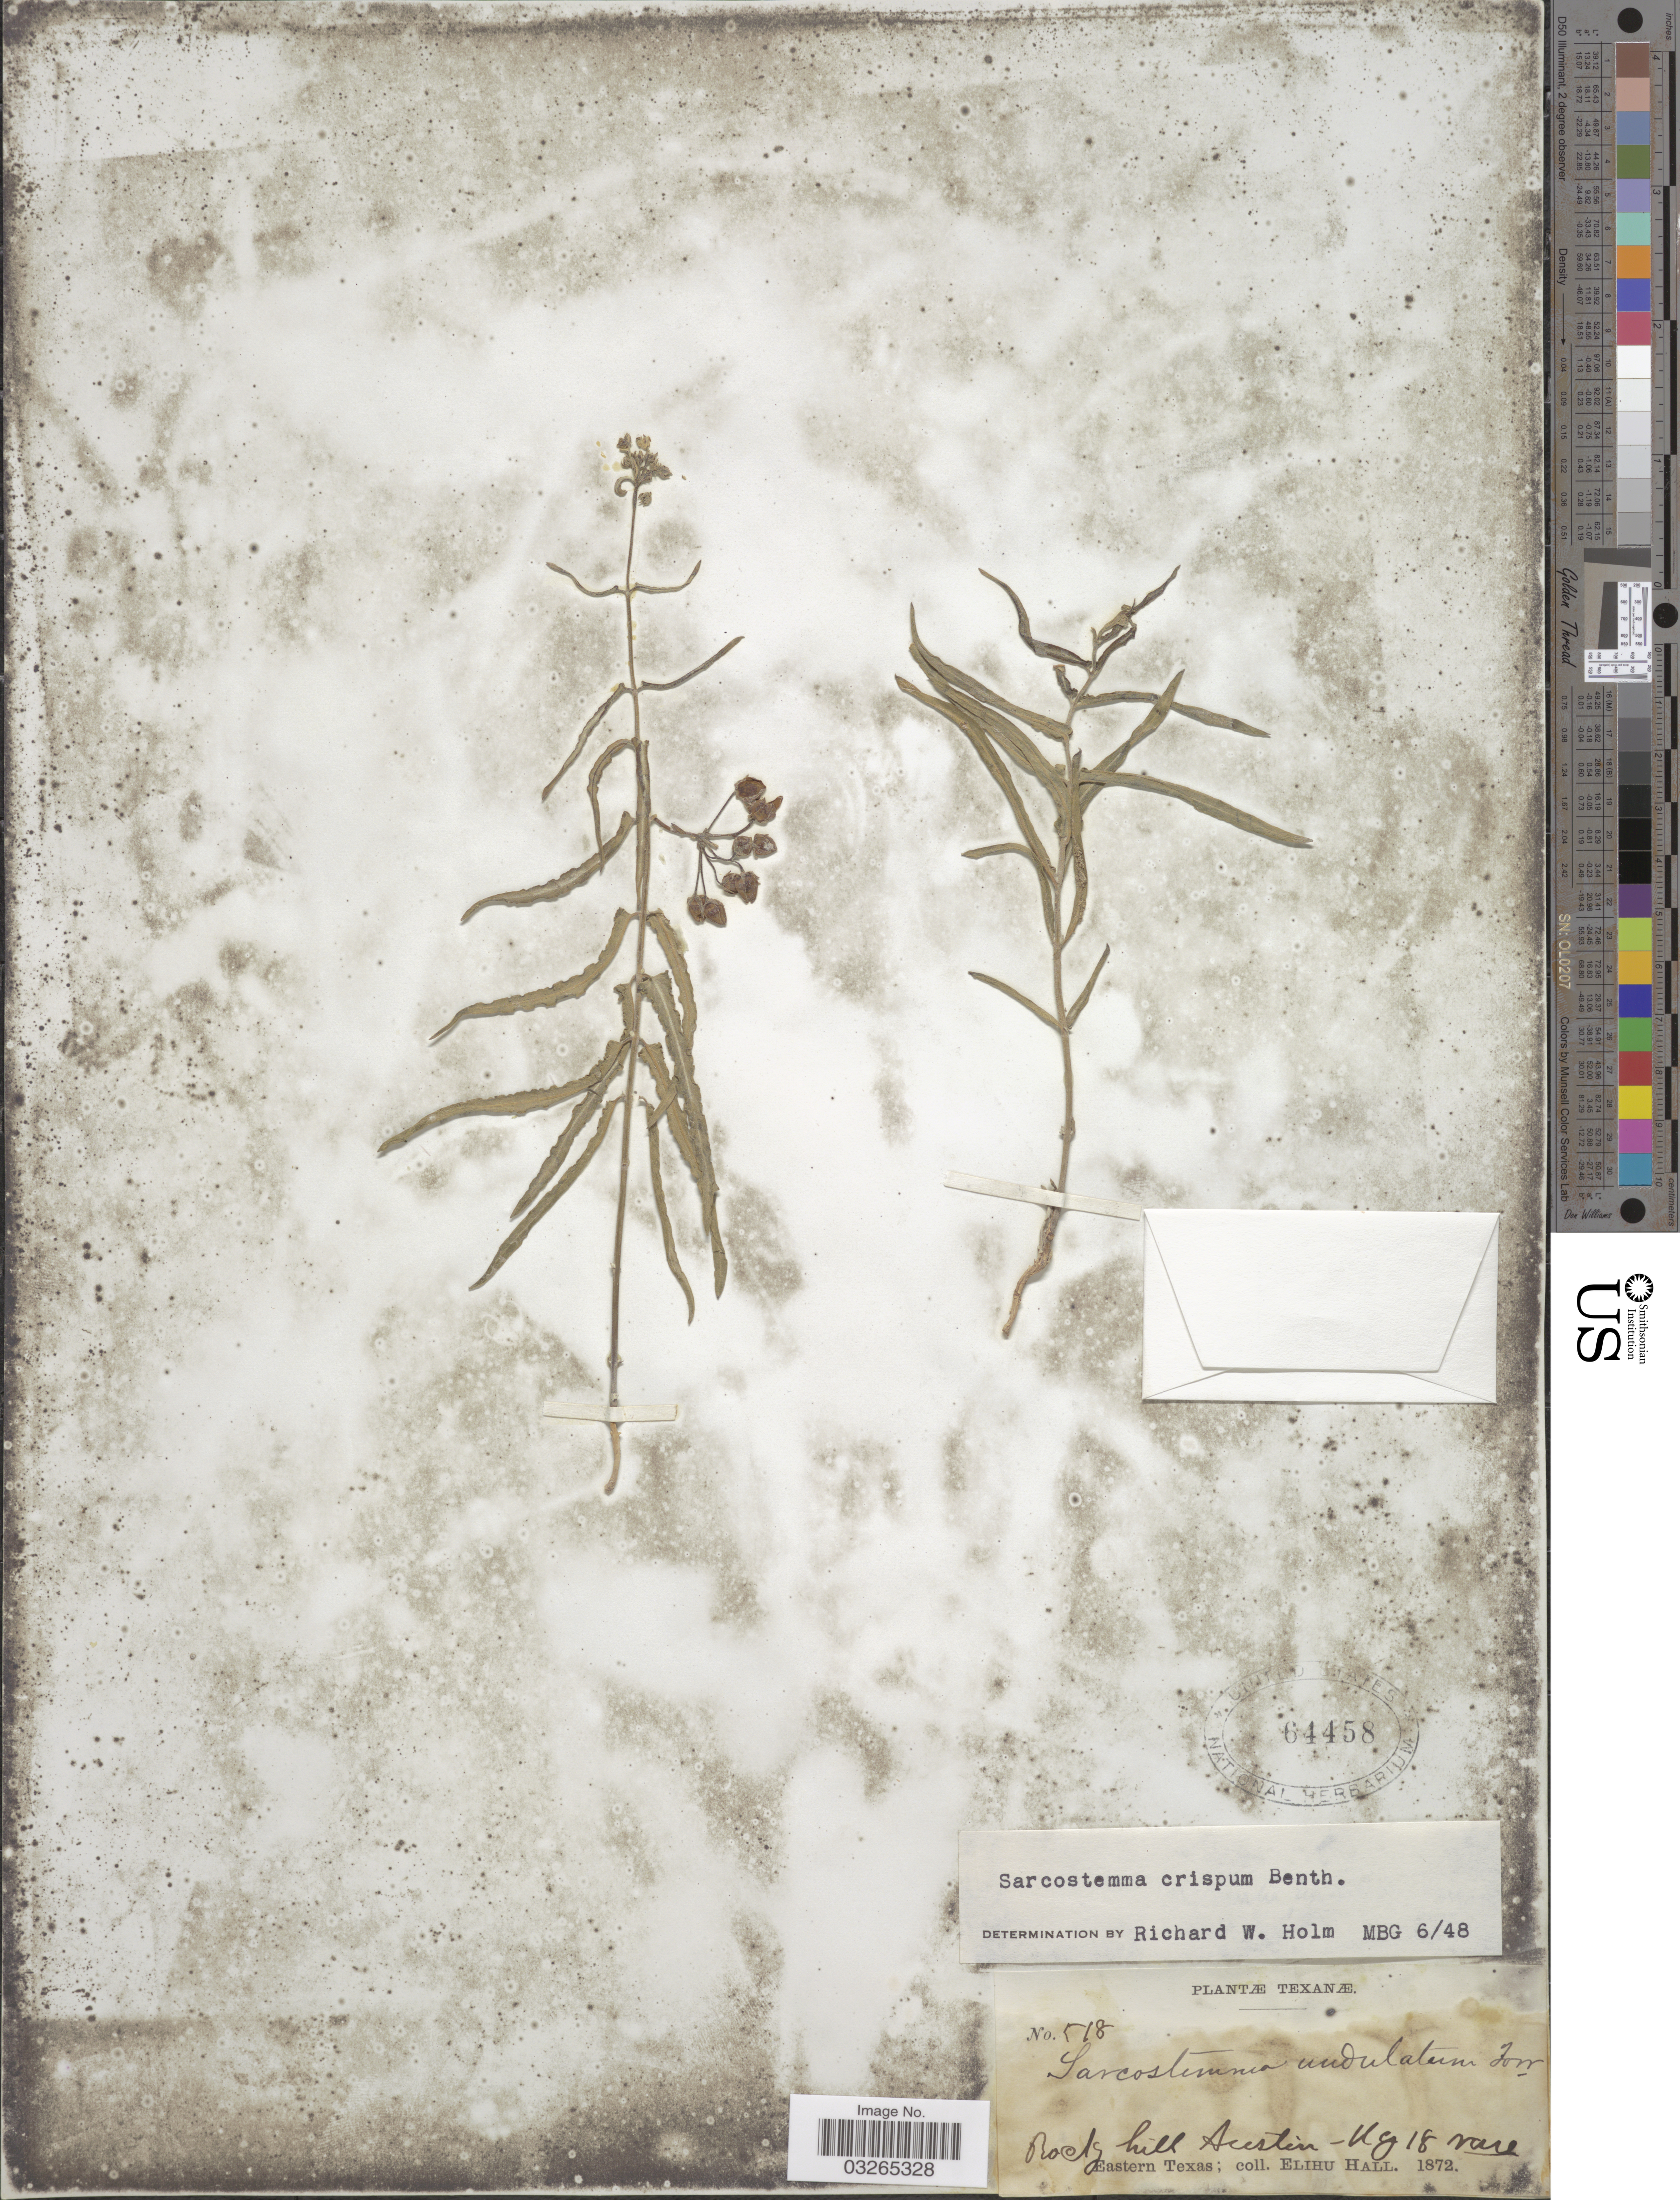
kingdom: Plantae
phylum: Tracheophyta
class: Magnoliopsida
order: Gentianales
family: Apocynaceae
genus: Sarcostemma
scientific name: Sarcostemma crispum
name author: Benth.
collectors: E. Hall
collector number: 568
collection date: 1872-08-18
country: United States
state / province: Texas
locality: Rocky hill Austin. Eastern Texas.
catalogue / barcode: US 64458